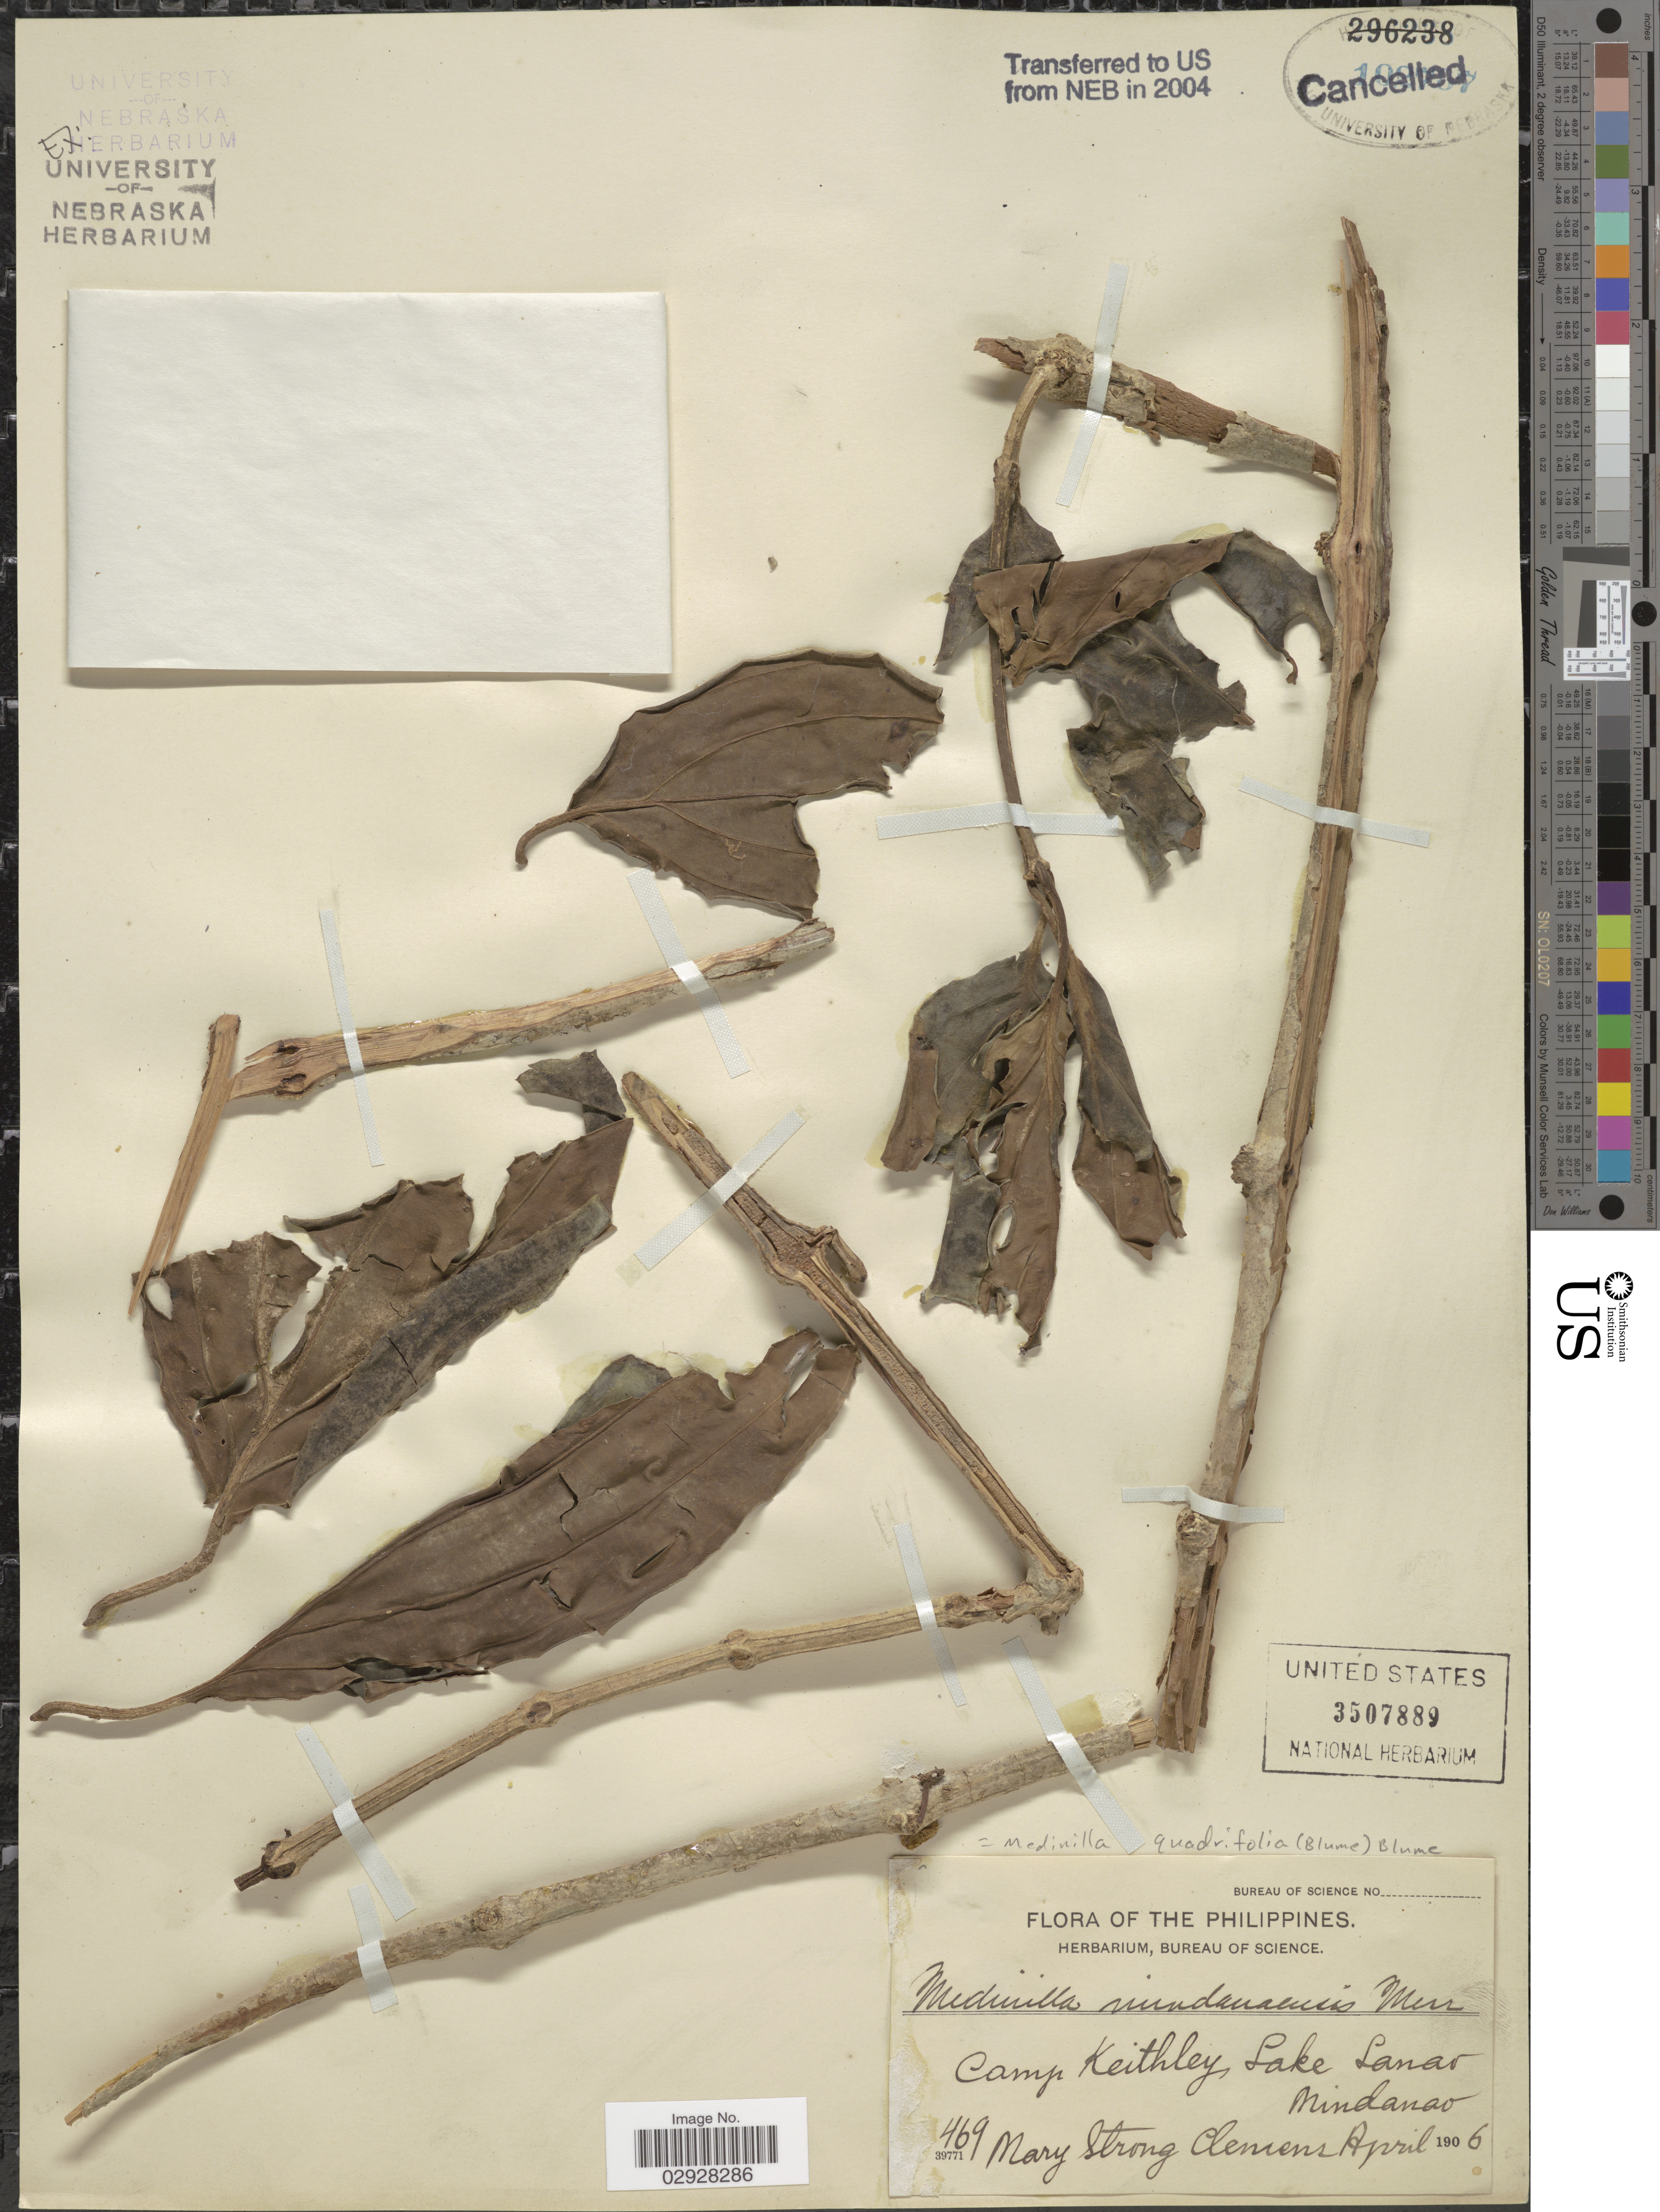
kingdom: Plantae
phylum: Tracheophyta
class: Magnoliopsida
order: Myrtales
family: Melastomataceae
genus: Medinilla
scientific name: Medinilla quadrifolia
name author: (Blume) Blume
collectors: M. S. Clemens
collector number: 469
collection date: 1906-04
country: Philippines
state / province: Muslim Mindanao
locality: Camp Keithley, Lake Lanao, Mindanao.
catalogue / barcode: US 3507889